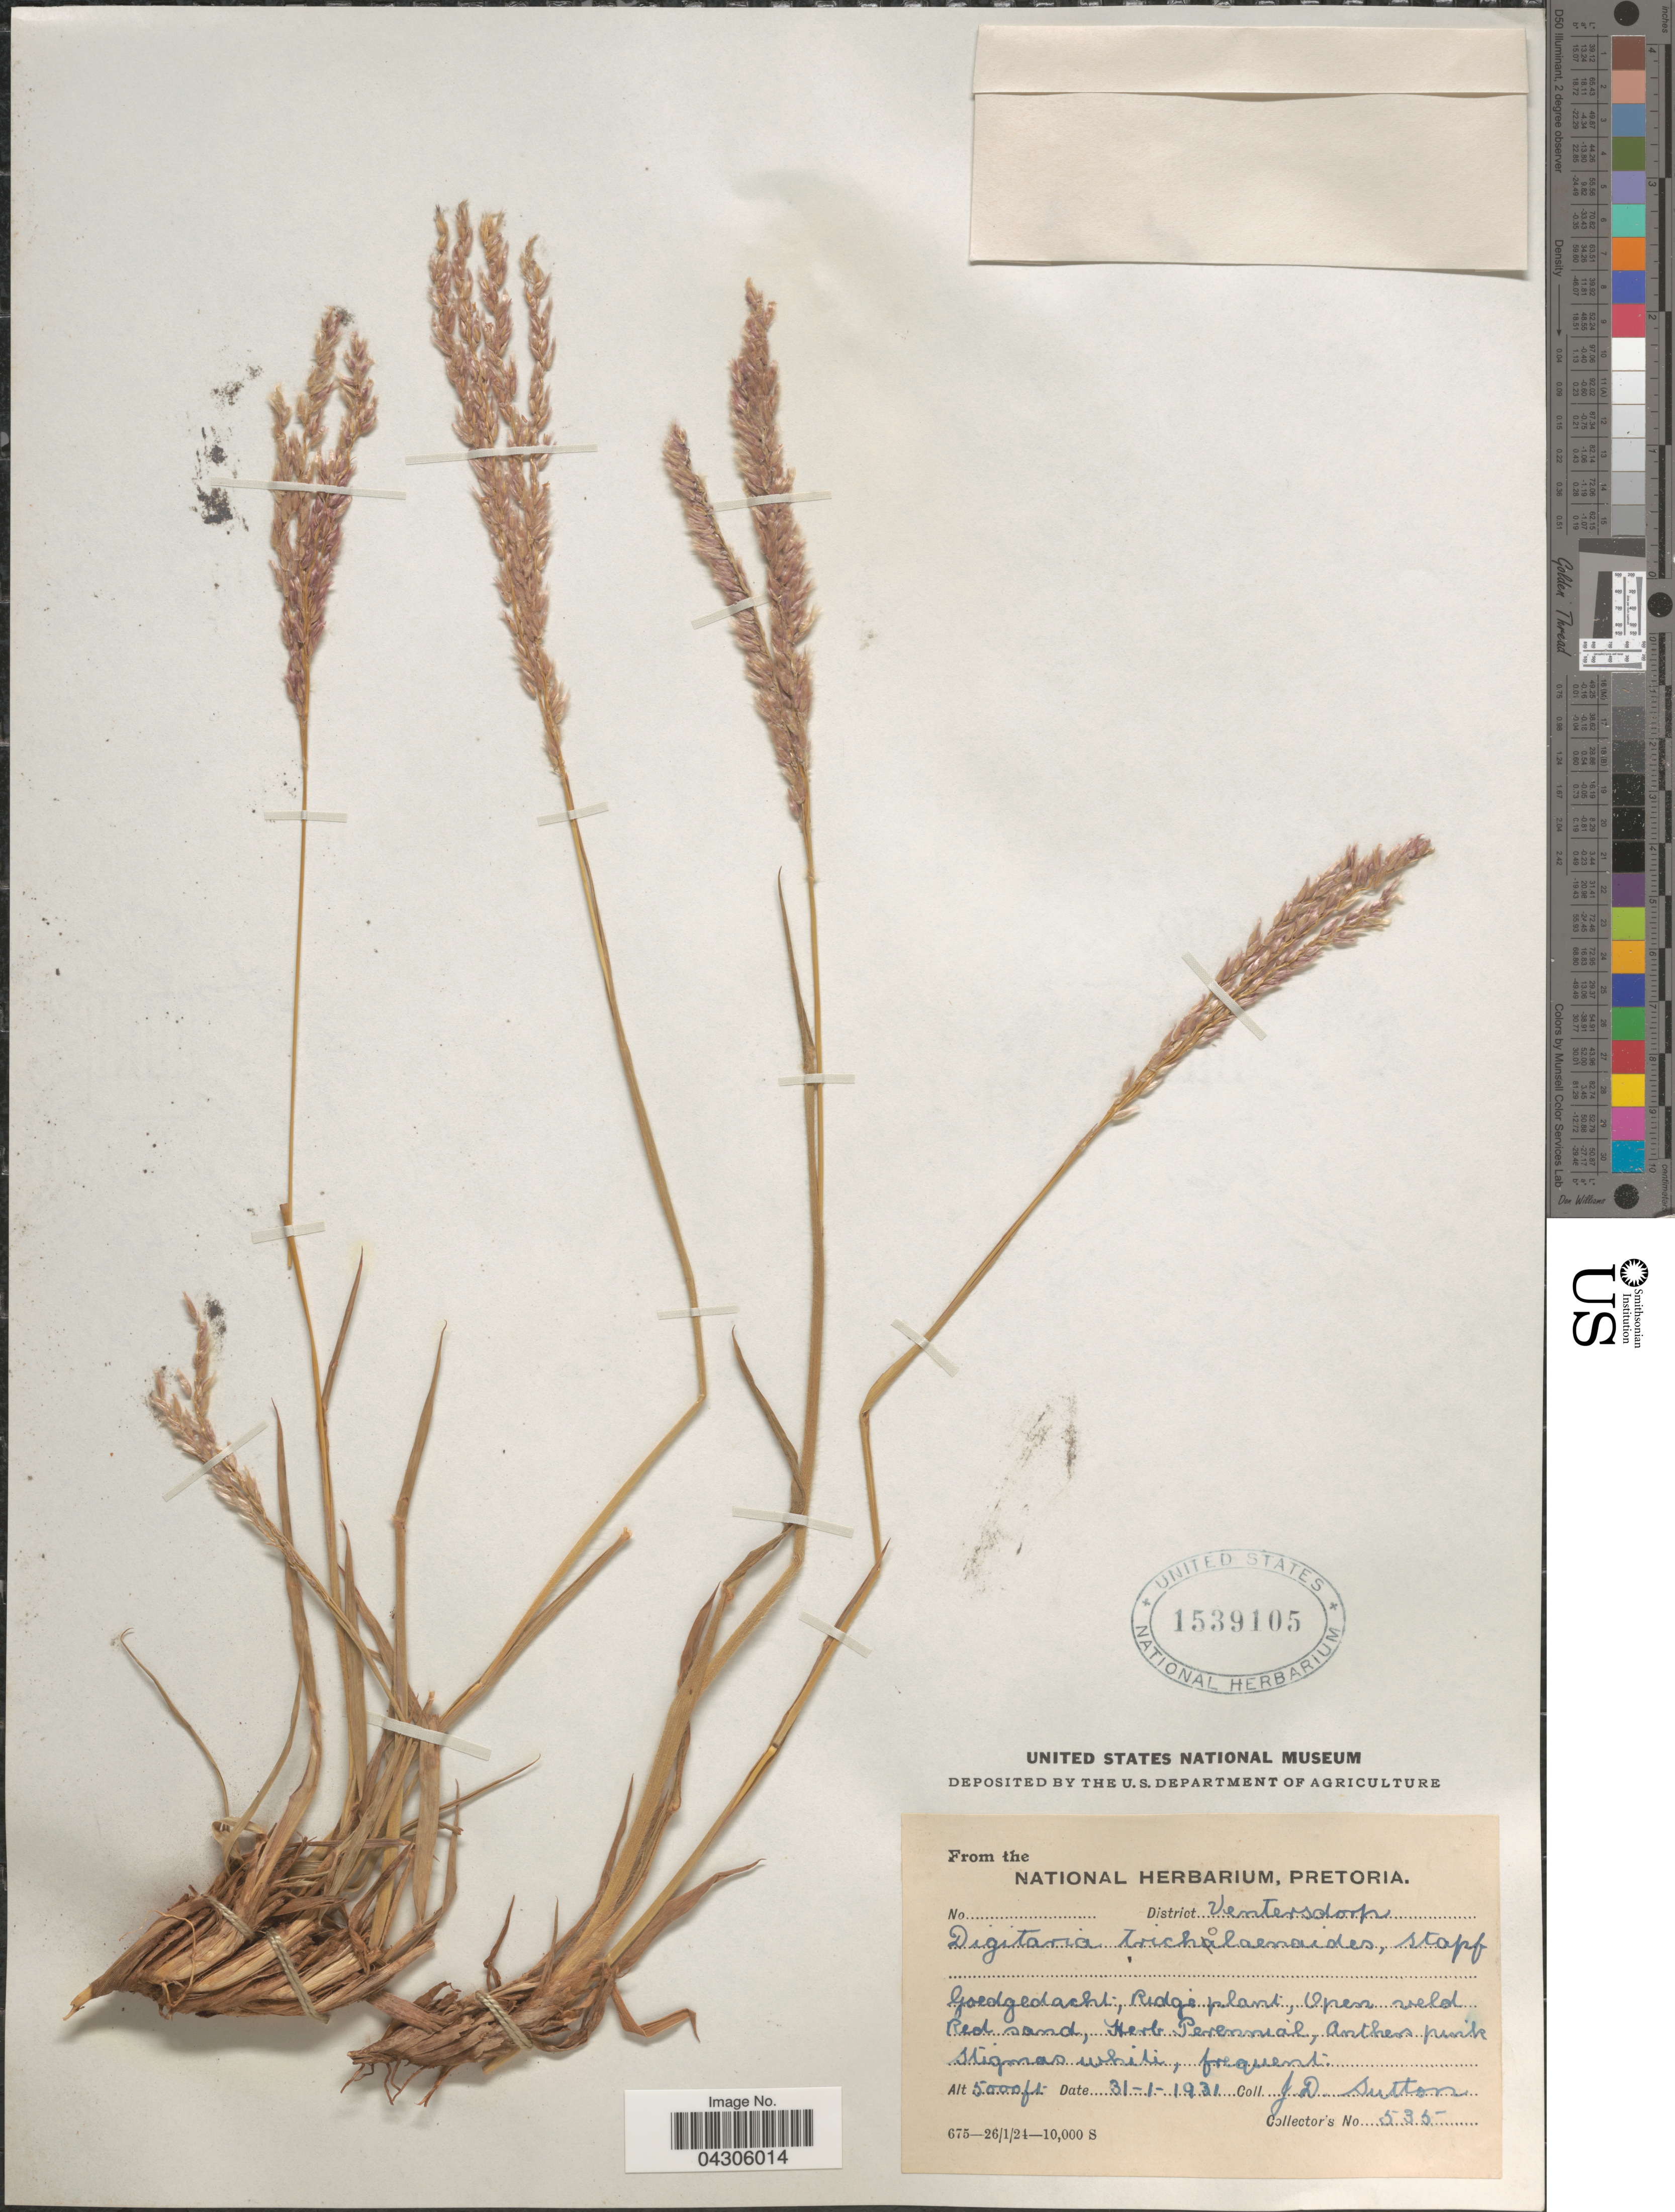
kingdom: Plantae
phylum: Tracheophyta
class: Liliopsida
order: Poales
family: Poaceae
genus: Digitaria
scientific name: Digitaria tricholaenoides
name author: Stapf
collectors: J. Sutton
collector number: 535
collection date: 1931-01-31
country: South Africa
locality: District Ventersdorp. Goedgedacht; Ridge plant, Open veld.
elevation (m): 1524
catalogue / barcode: US 1539105